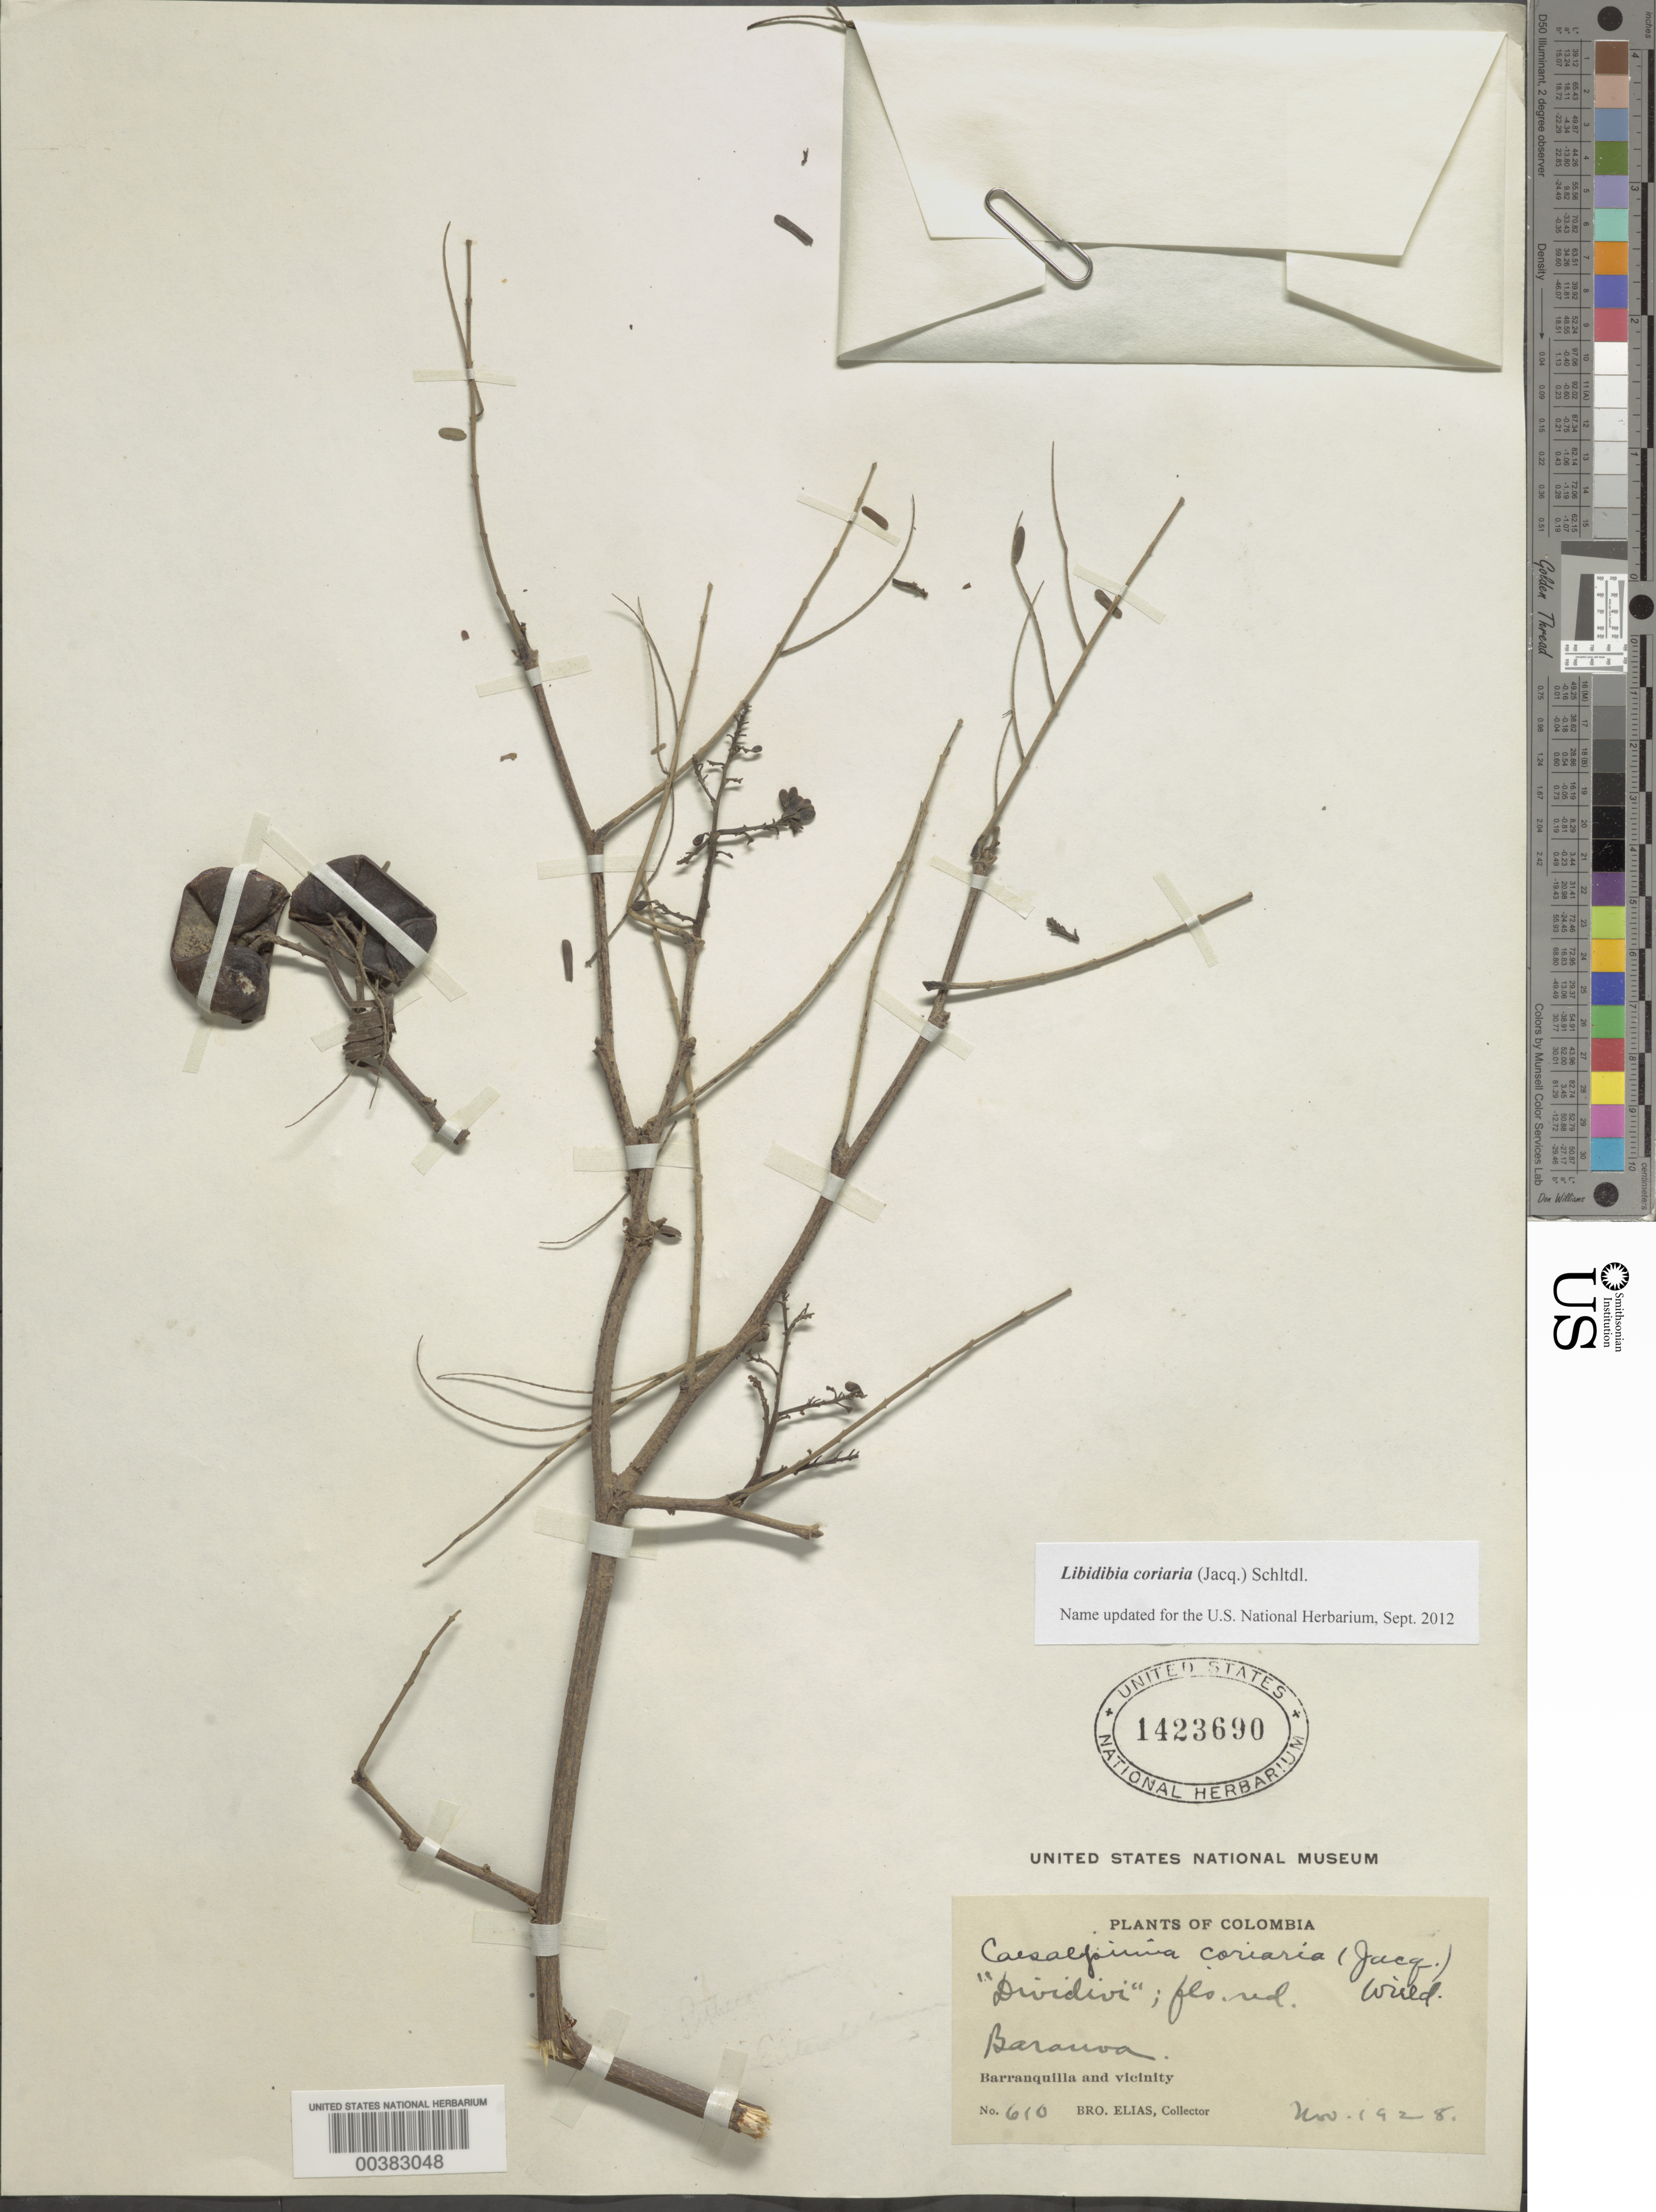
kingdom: Plantae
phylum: Tracheophyta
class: Magnoliopsida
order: Fabales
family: Fabaceae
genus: Libidibia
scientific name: Libidibia coriaria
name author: (Jacq.) Schltdl.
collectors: Bro. Elias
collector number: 610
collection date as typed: Nov 1928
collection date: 1928-11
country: Colombia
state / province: Atlántico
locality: Baranoa; Barranquilla and vicinity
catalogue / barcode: US 1423690